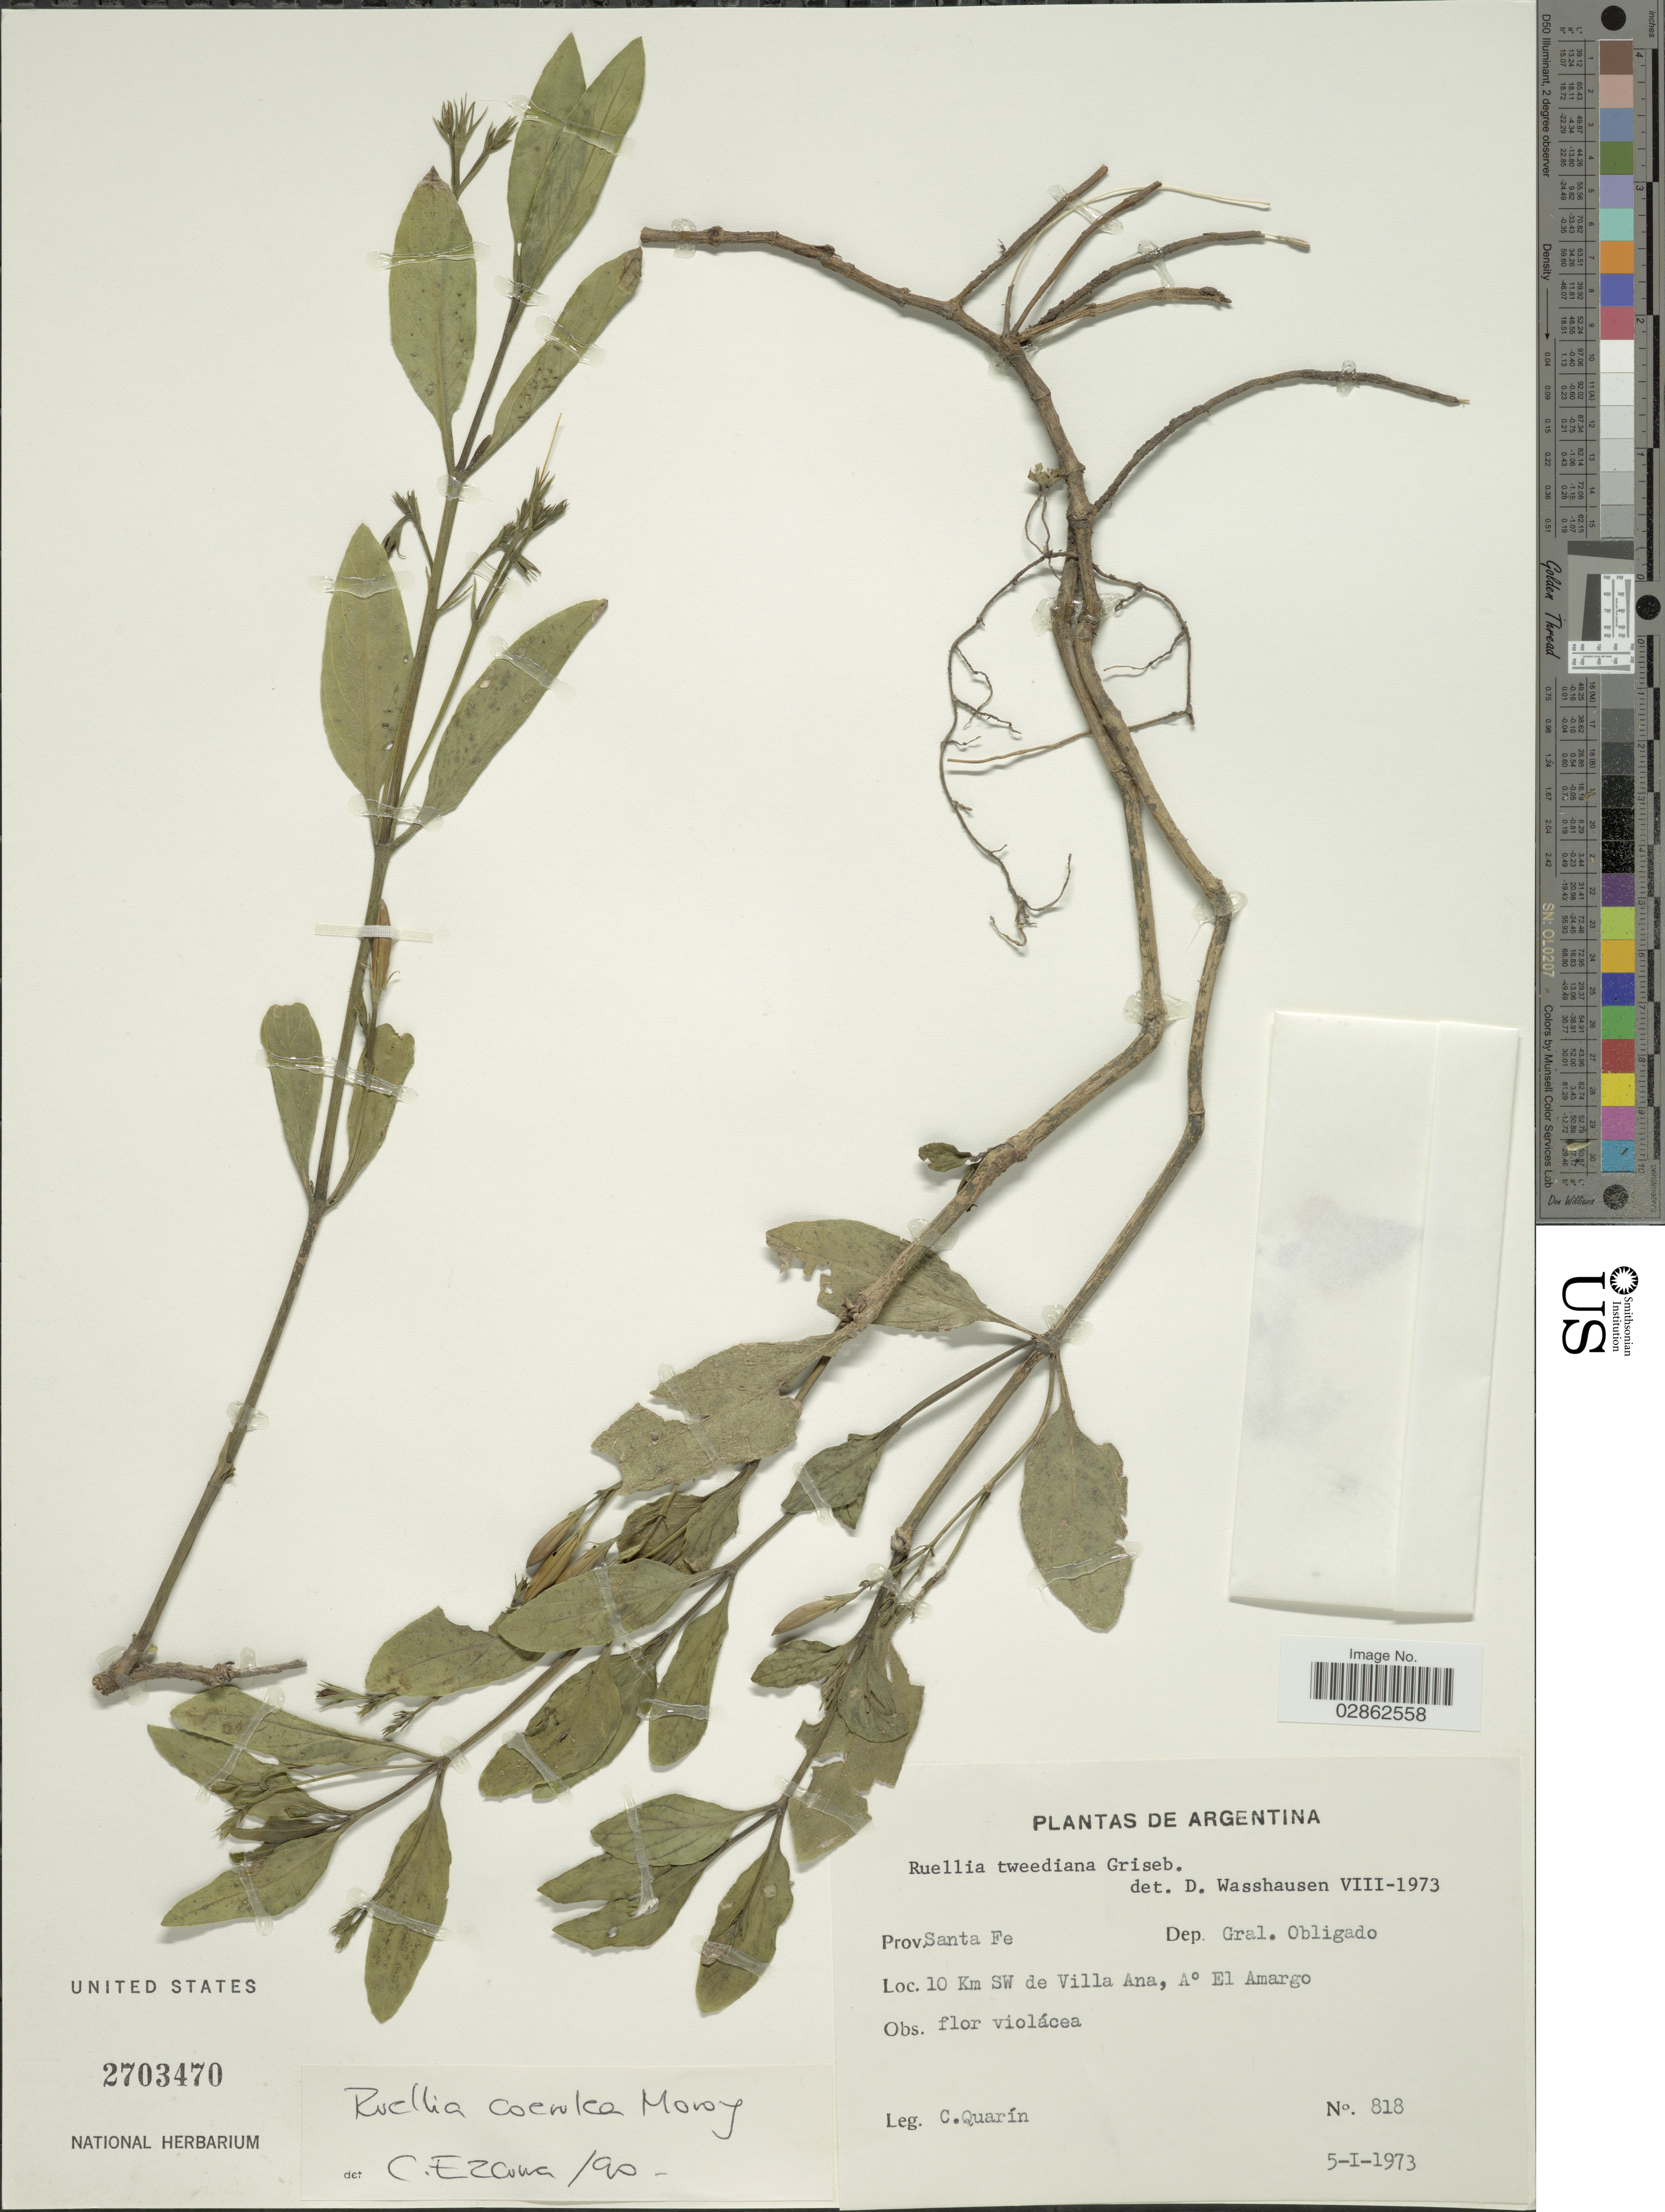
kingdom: Plantae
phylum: Tracheophyta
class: Magnoliopsida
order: Lamiales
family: Acanthaceae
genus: Ruellia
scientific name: Ruellia coerulea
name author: Morong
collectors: C. Quarín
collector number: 818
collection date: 1973-01-05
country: Argentina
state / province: Santa Fe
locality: Dep. Gral. Obligado. 10 Km SW de Villa Ana, A° El Amargo.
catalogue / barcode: US 2703470